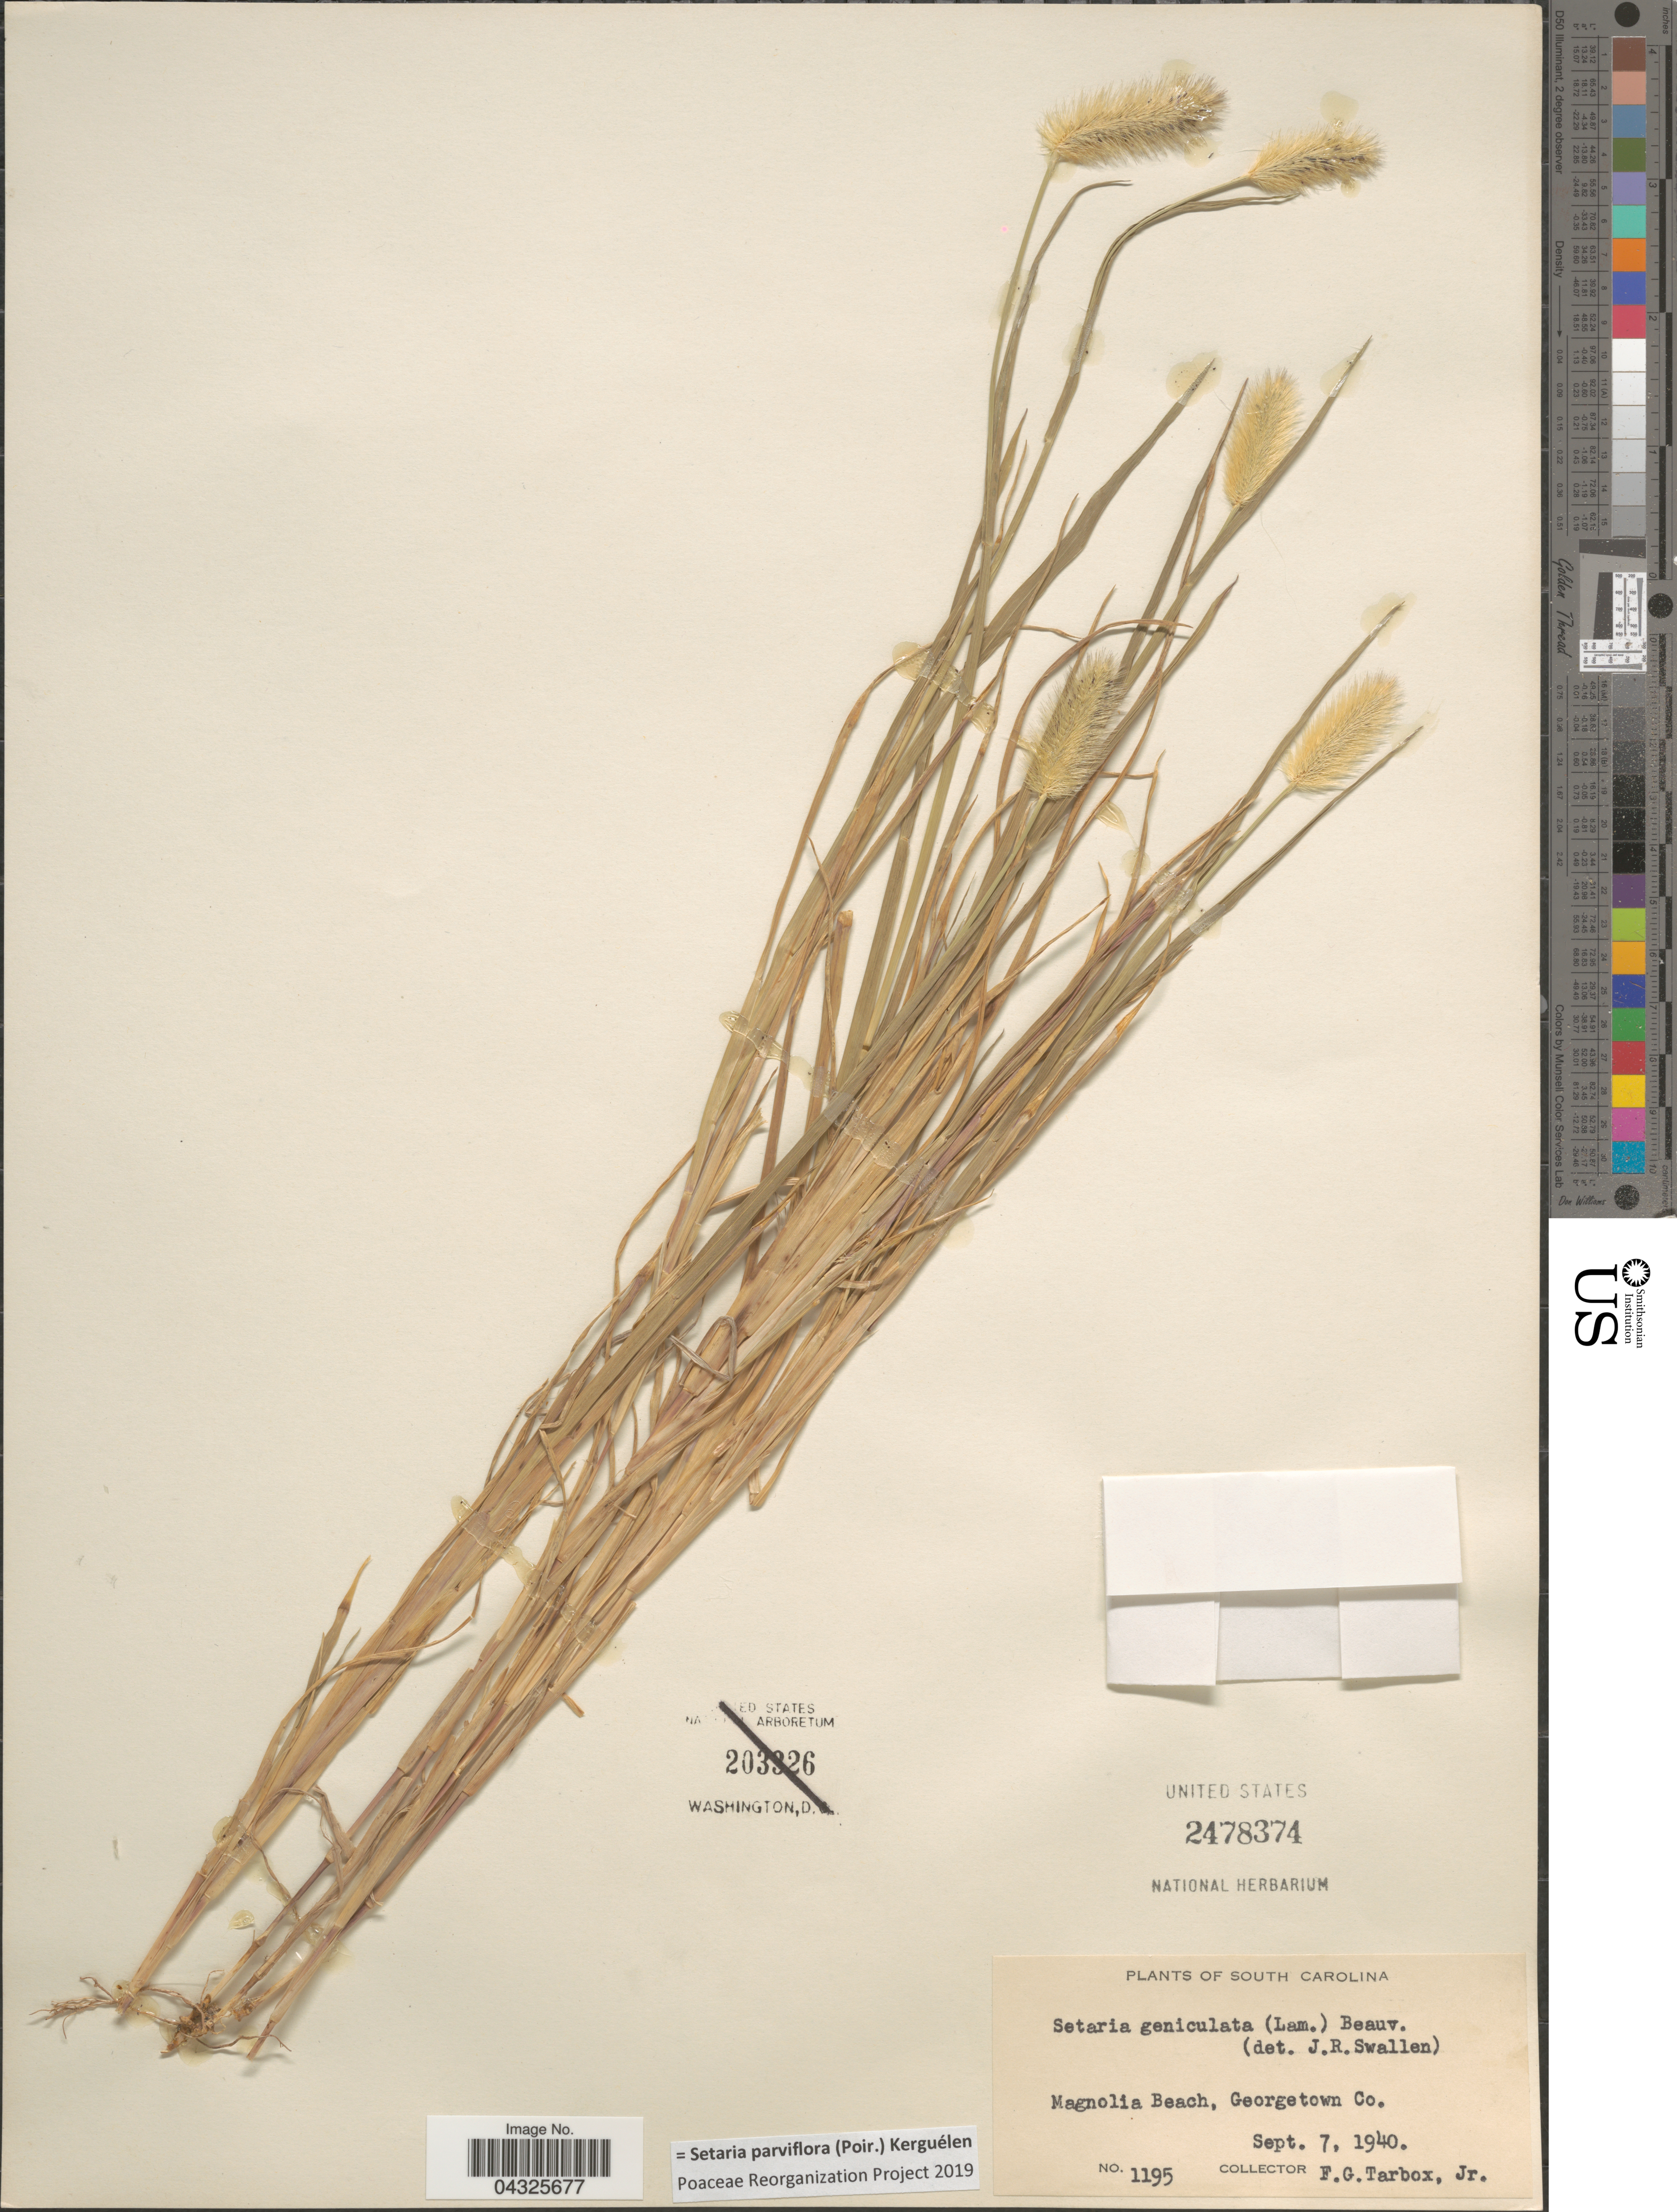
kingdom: Plantae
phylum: Tracheophyta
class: Liliopsida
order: Poales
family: Poaceae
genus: Setaria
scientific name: Setaria parviflora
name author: (Poir.) Kerguélen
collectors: F. Tarbox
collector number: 1195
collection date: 1940-09-07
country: United States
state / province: South Carolina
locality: Magnolia Beach, Georgetown Co.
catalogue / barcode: US 2478374